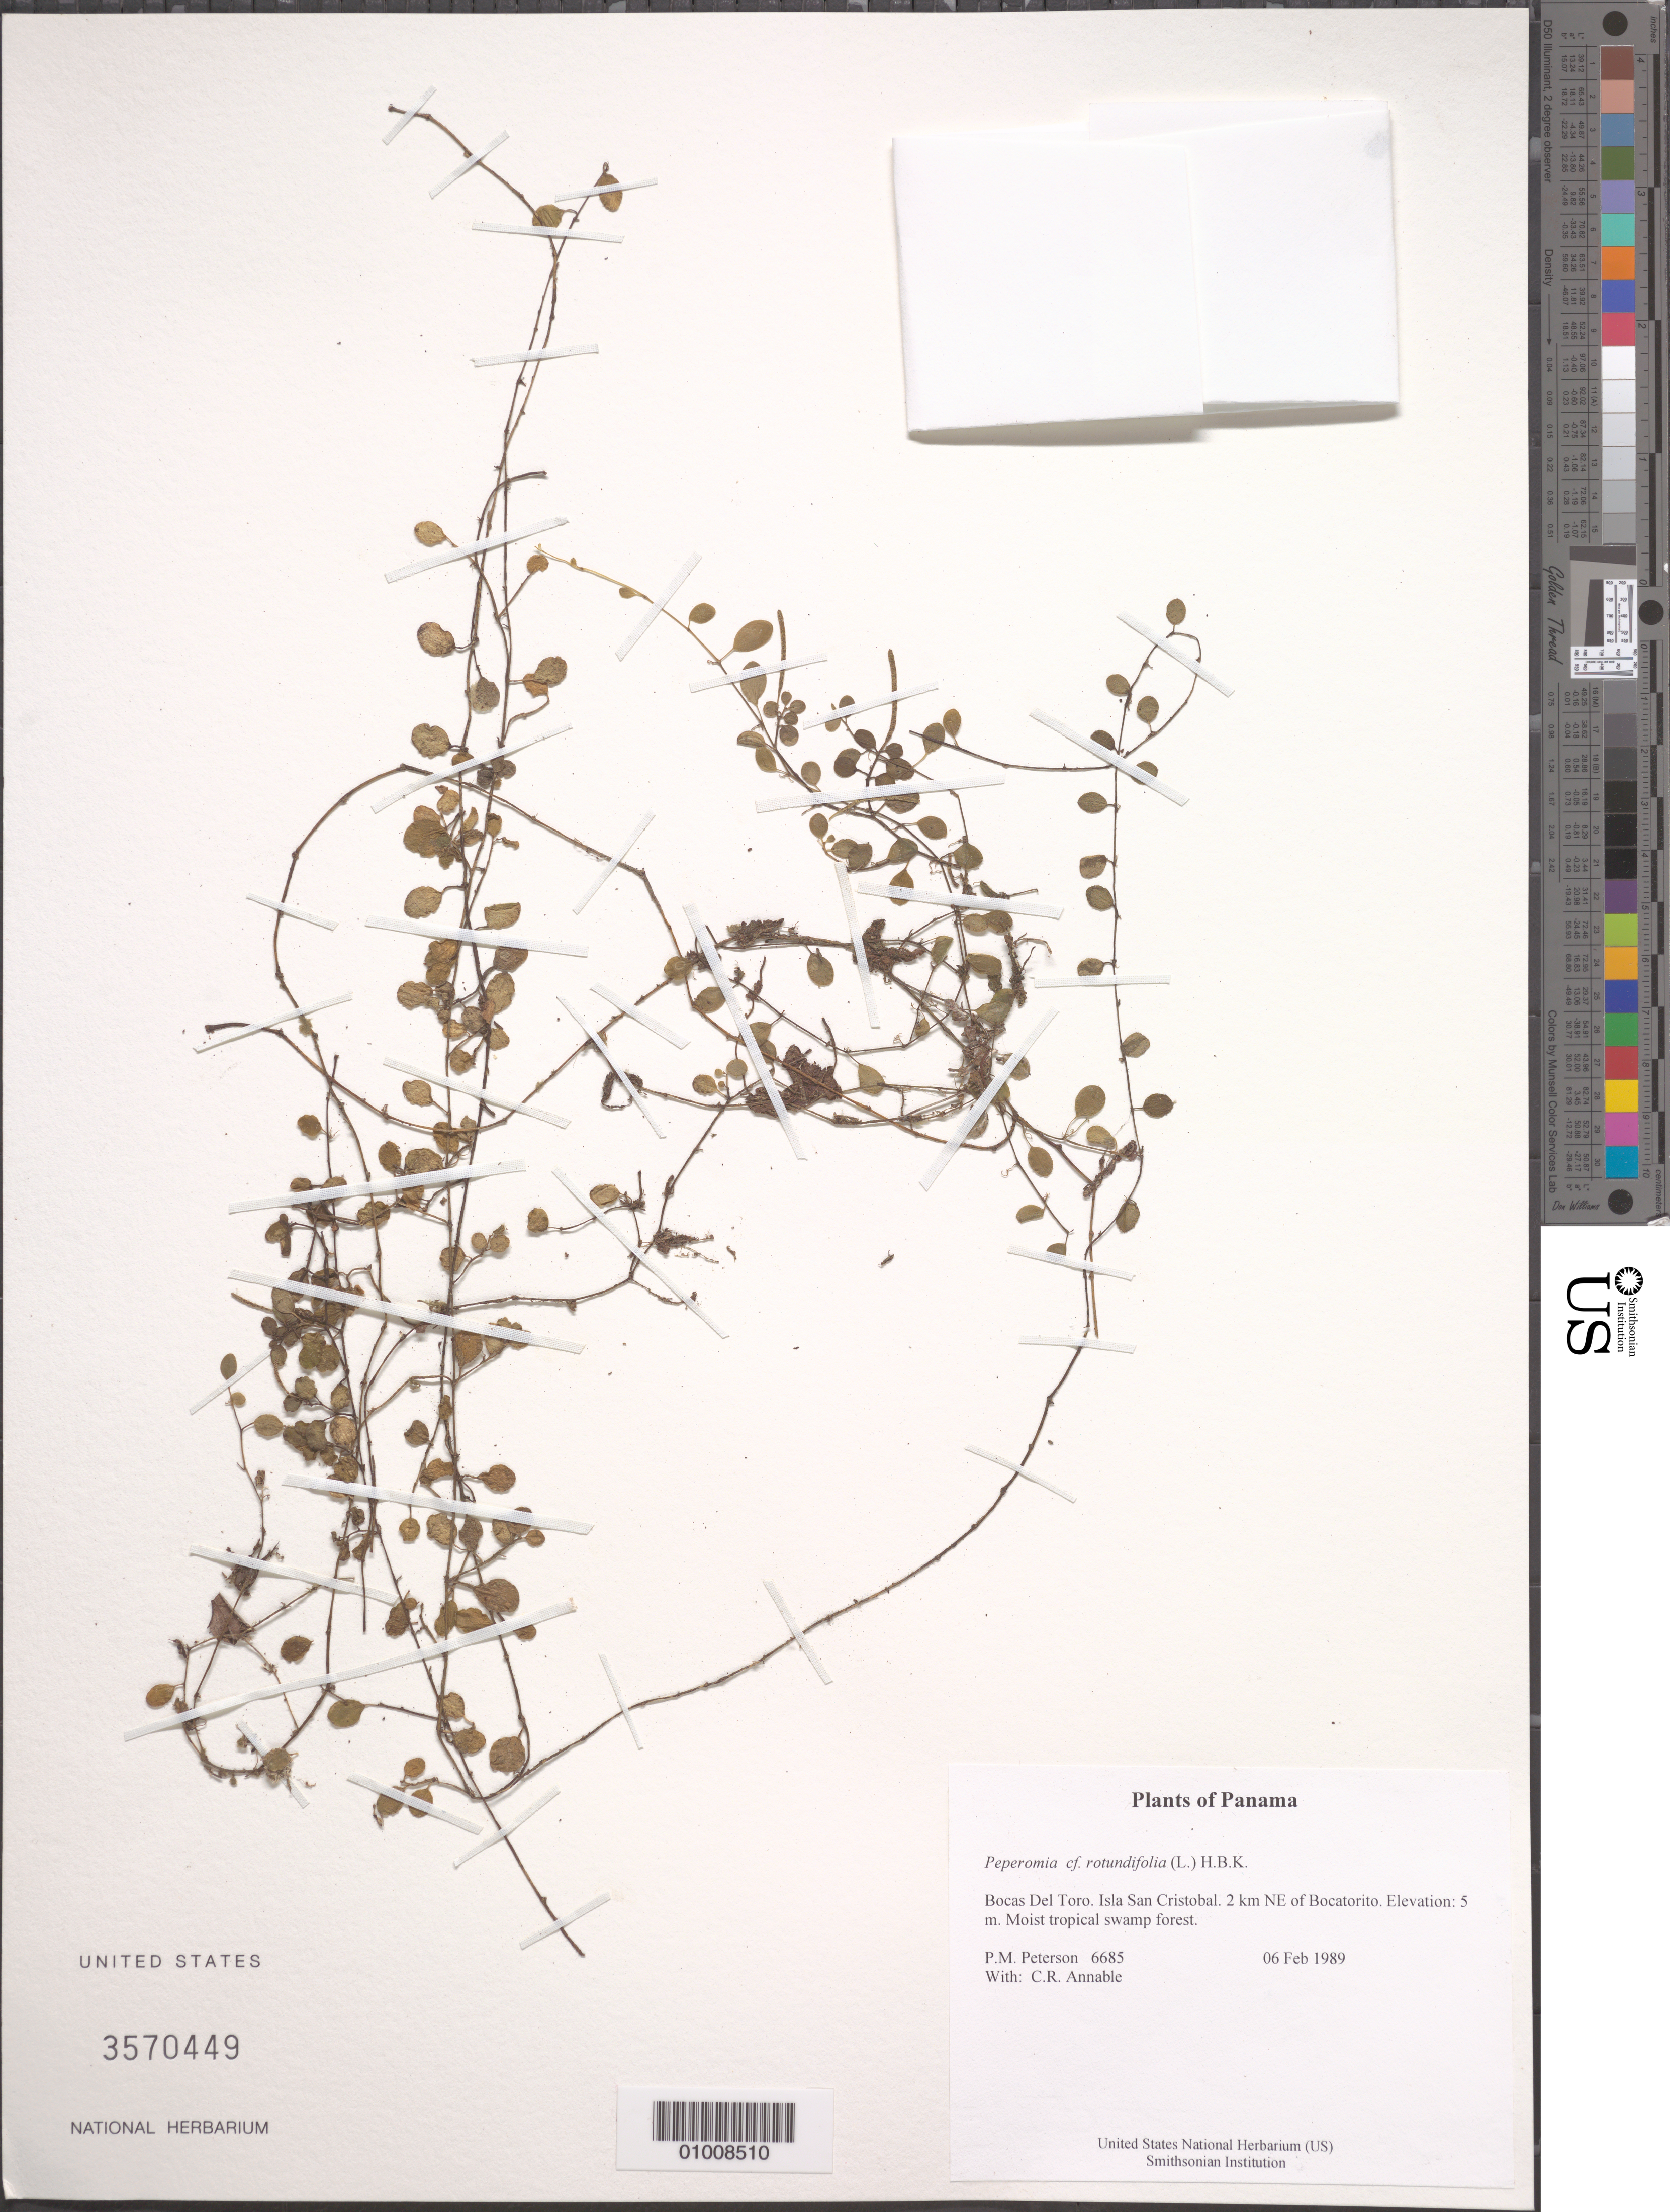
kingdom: Plantae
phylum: Tracheophyta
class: Magnoliopsida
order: Piperales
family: Piperaceae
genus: Peperomia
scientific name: Peperomia rotundifolia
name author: (L.) Kunth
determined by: Liesner, R. L.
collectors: P. M. Peterson & C. R. Annable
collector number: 06685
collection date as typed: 06 Feb 1989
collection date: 1989-02-06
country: Panama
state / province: Bocas del Toro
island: San Cristobal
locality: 2 km NE of Bocatorito.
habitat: Moist tropical swamp forest.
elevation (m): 5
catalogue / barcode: US 3570449